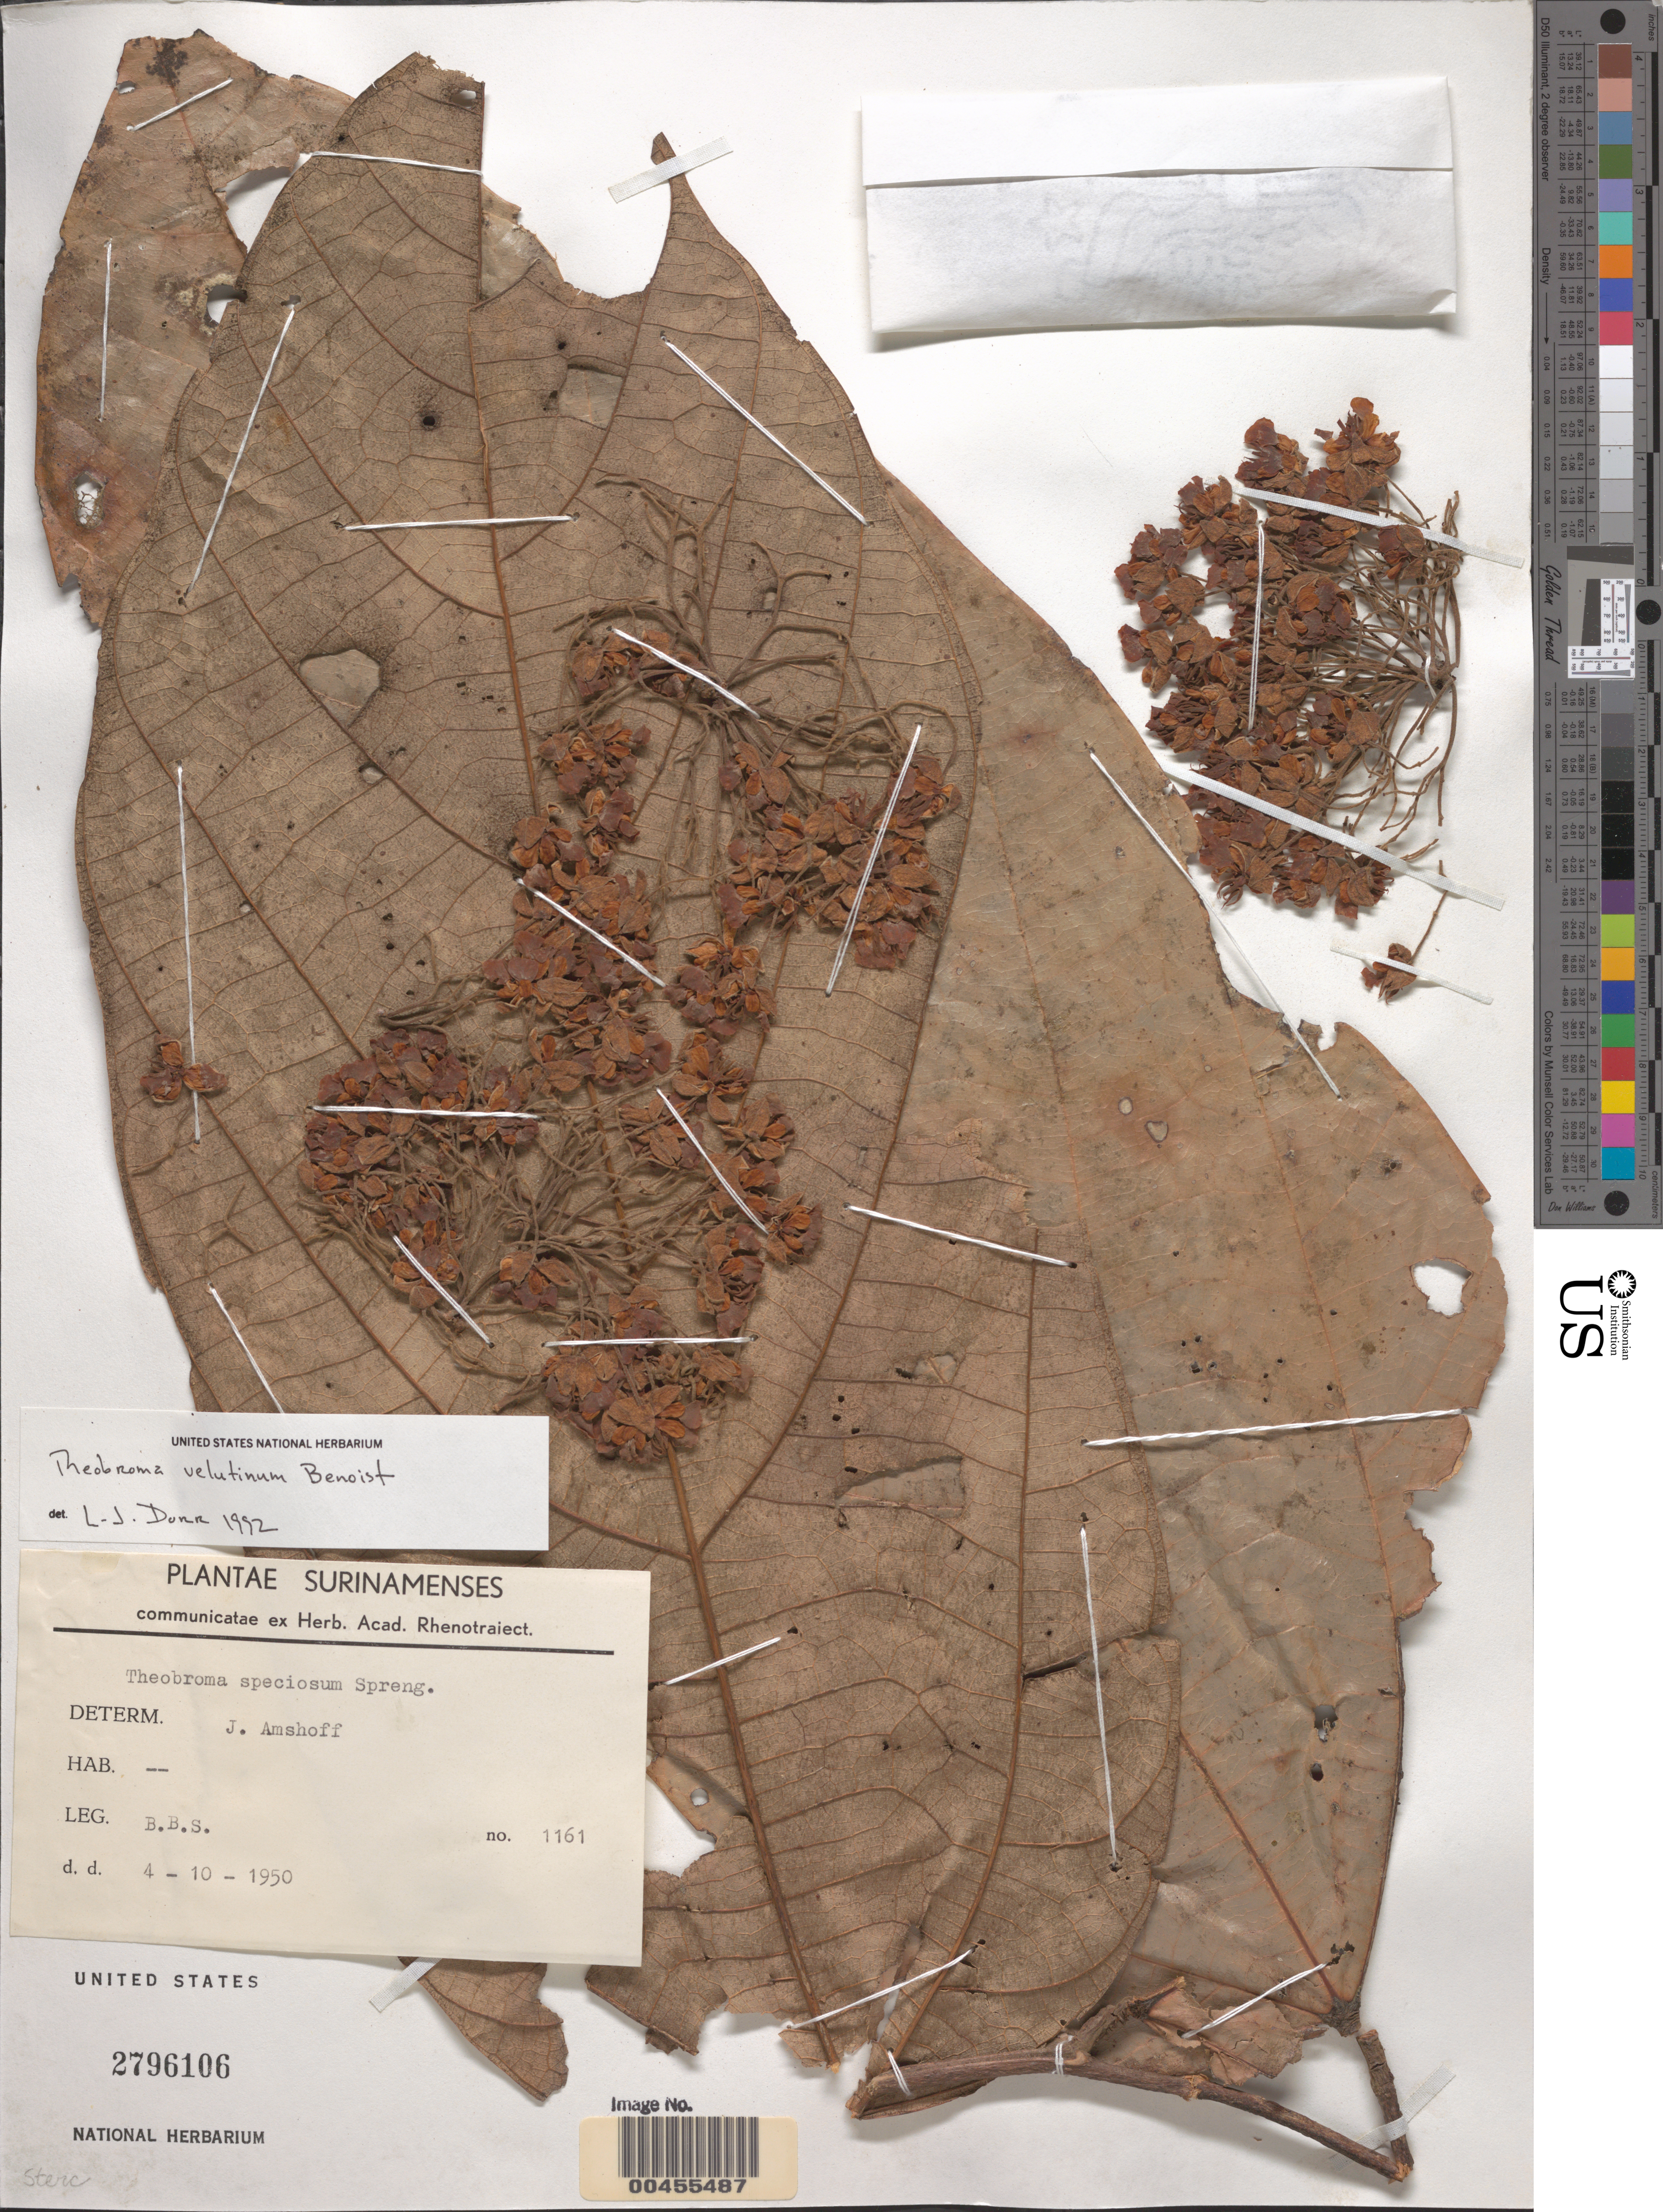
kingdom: Plantae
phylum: Tracheophyta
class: Magnoliopsida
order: Malvales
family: Malvaceae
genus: Theobroma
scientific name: Theobroma velutinum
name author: Benoist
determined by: Dorr, L. J., (BOT), Smithsonian Institution - National Museum of Natural History (UNITED STATES)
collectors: B.B.B. [Bosbeheer Suriname]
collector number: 1161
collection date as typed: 4 - 10 - 1950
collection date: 1950-10-04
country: Suriname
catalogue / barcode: US 2796106